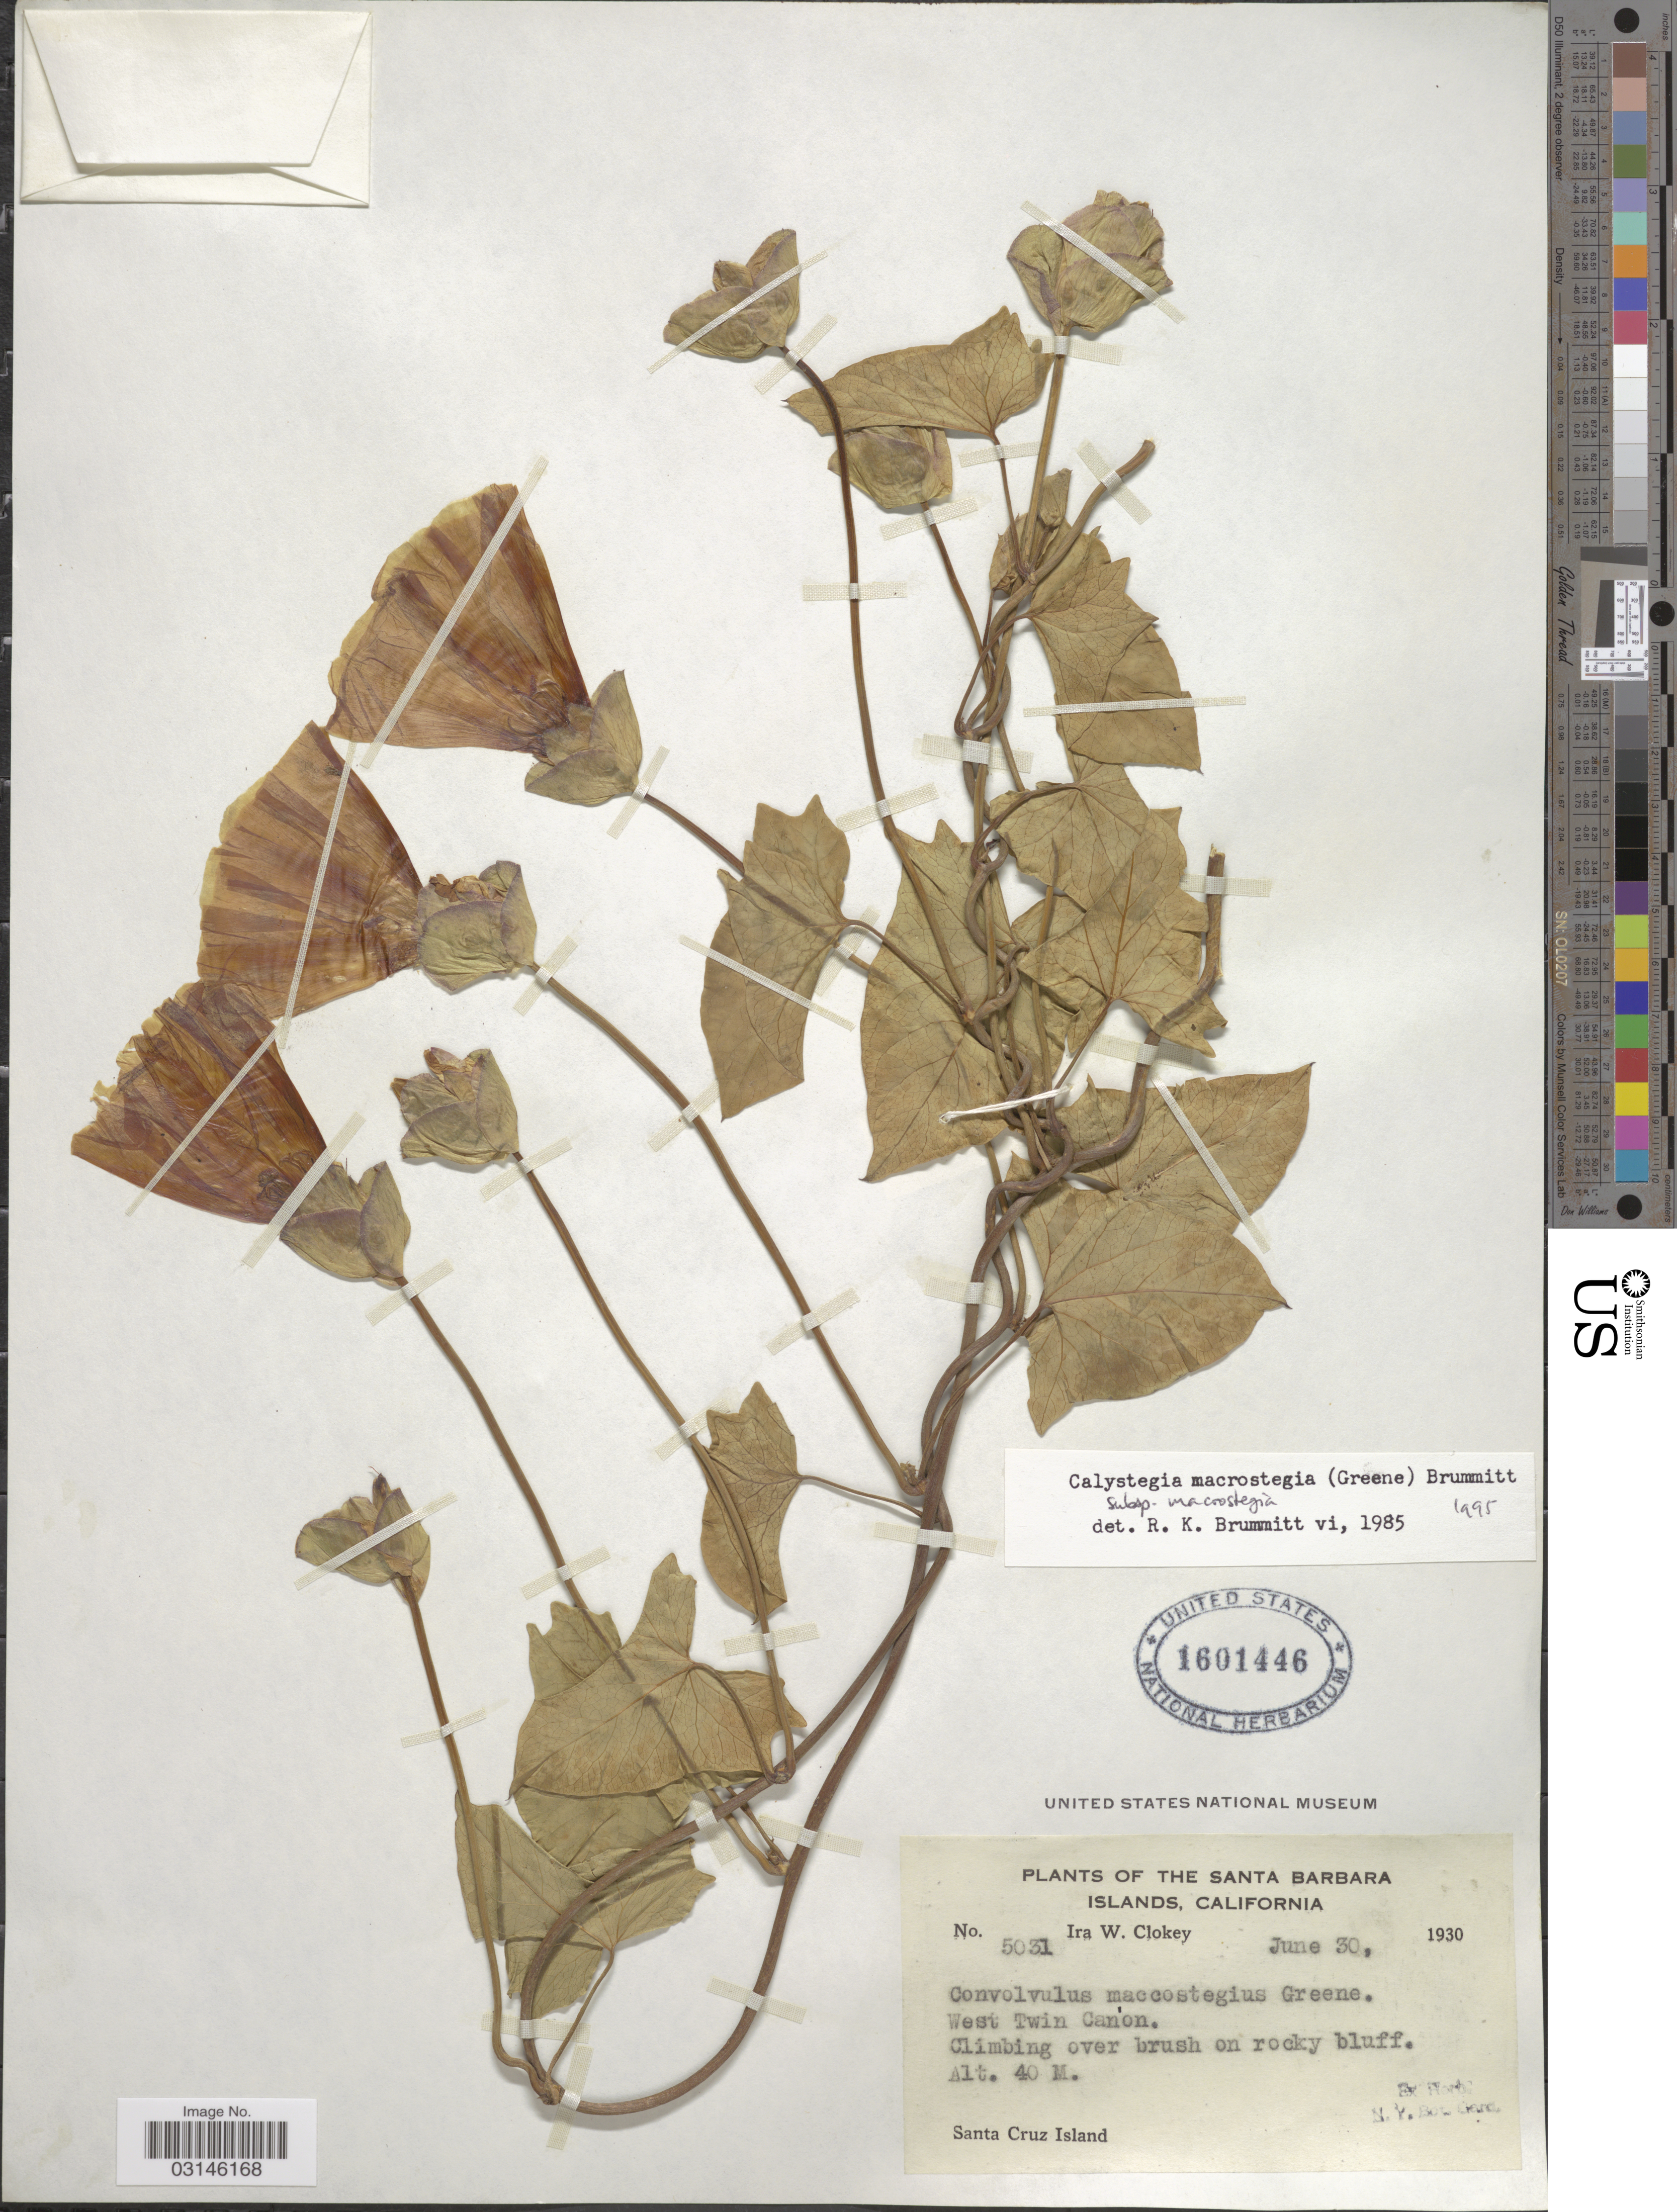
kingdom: Plantae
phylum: Tracheophyta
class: Magnoliopsida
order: Solanales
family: Convolvulaceae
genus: Calystegia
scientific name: Calystegia macrostegia subsp. macrostegia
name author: (Greene) Brummitt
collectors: I. W. Clokey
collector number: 5031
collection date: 1930-06-30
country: United States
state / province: California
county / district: Santa Barbara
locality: The Santa Barbara Islands, West Twin Canon. Santa Cruz Island.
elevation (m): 40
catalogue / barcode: US 1601446